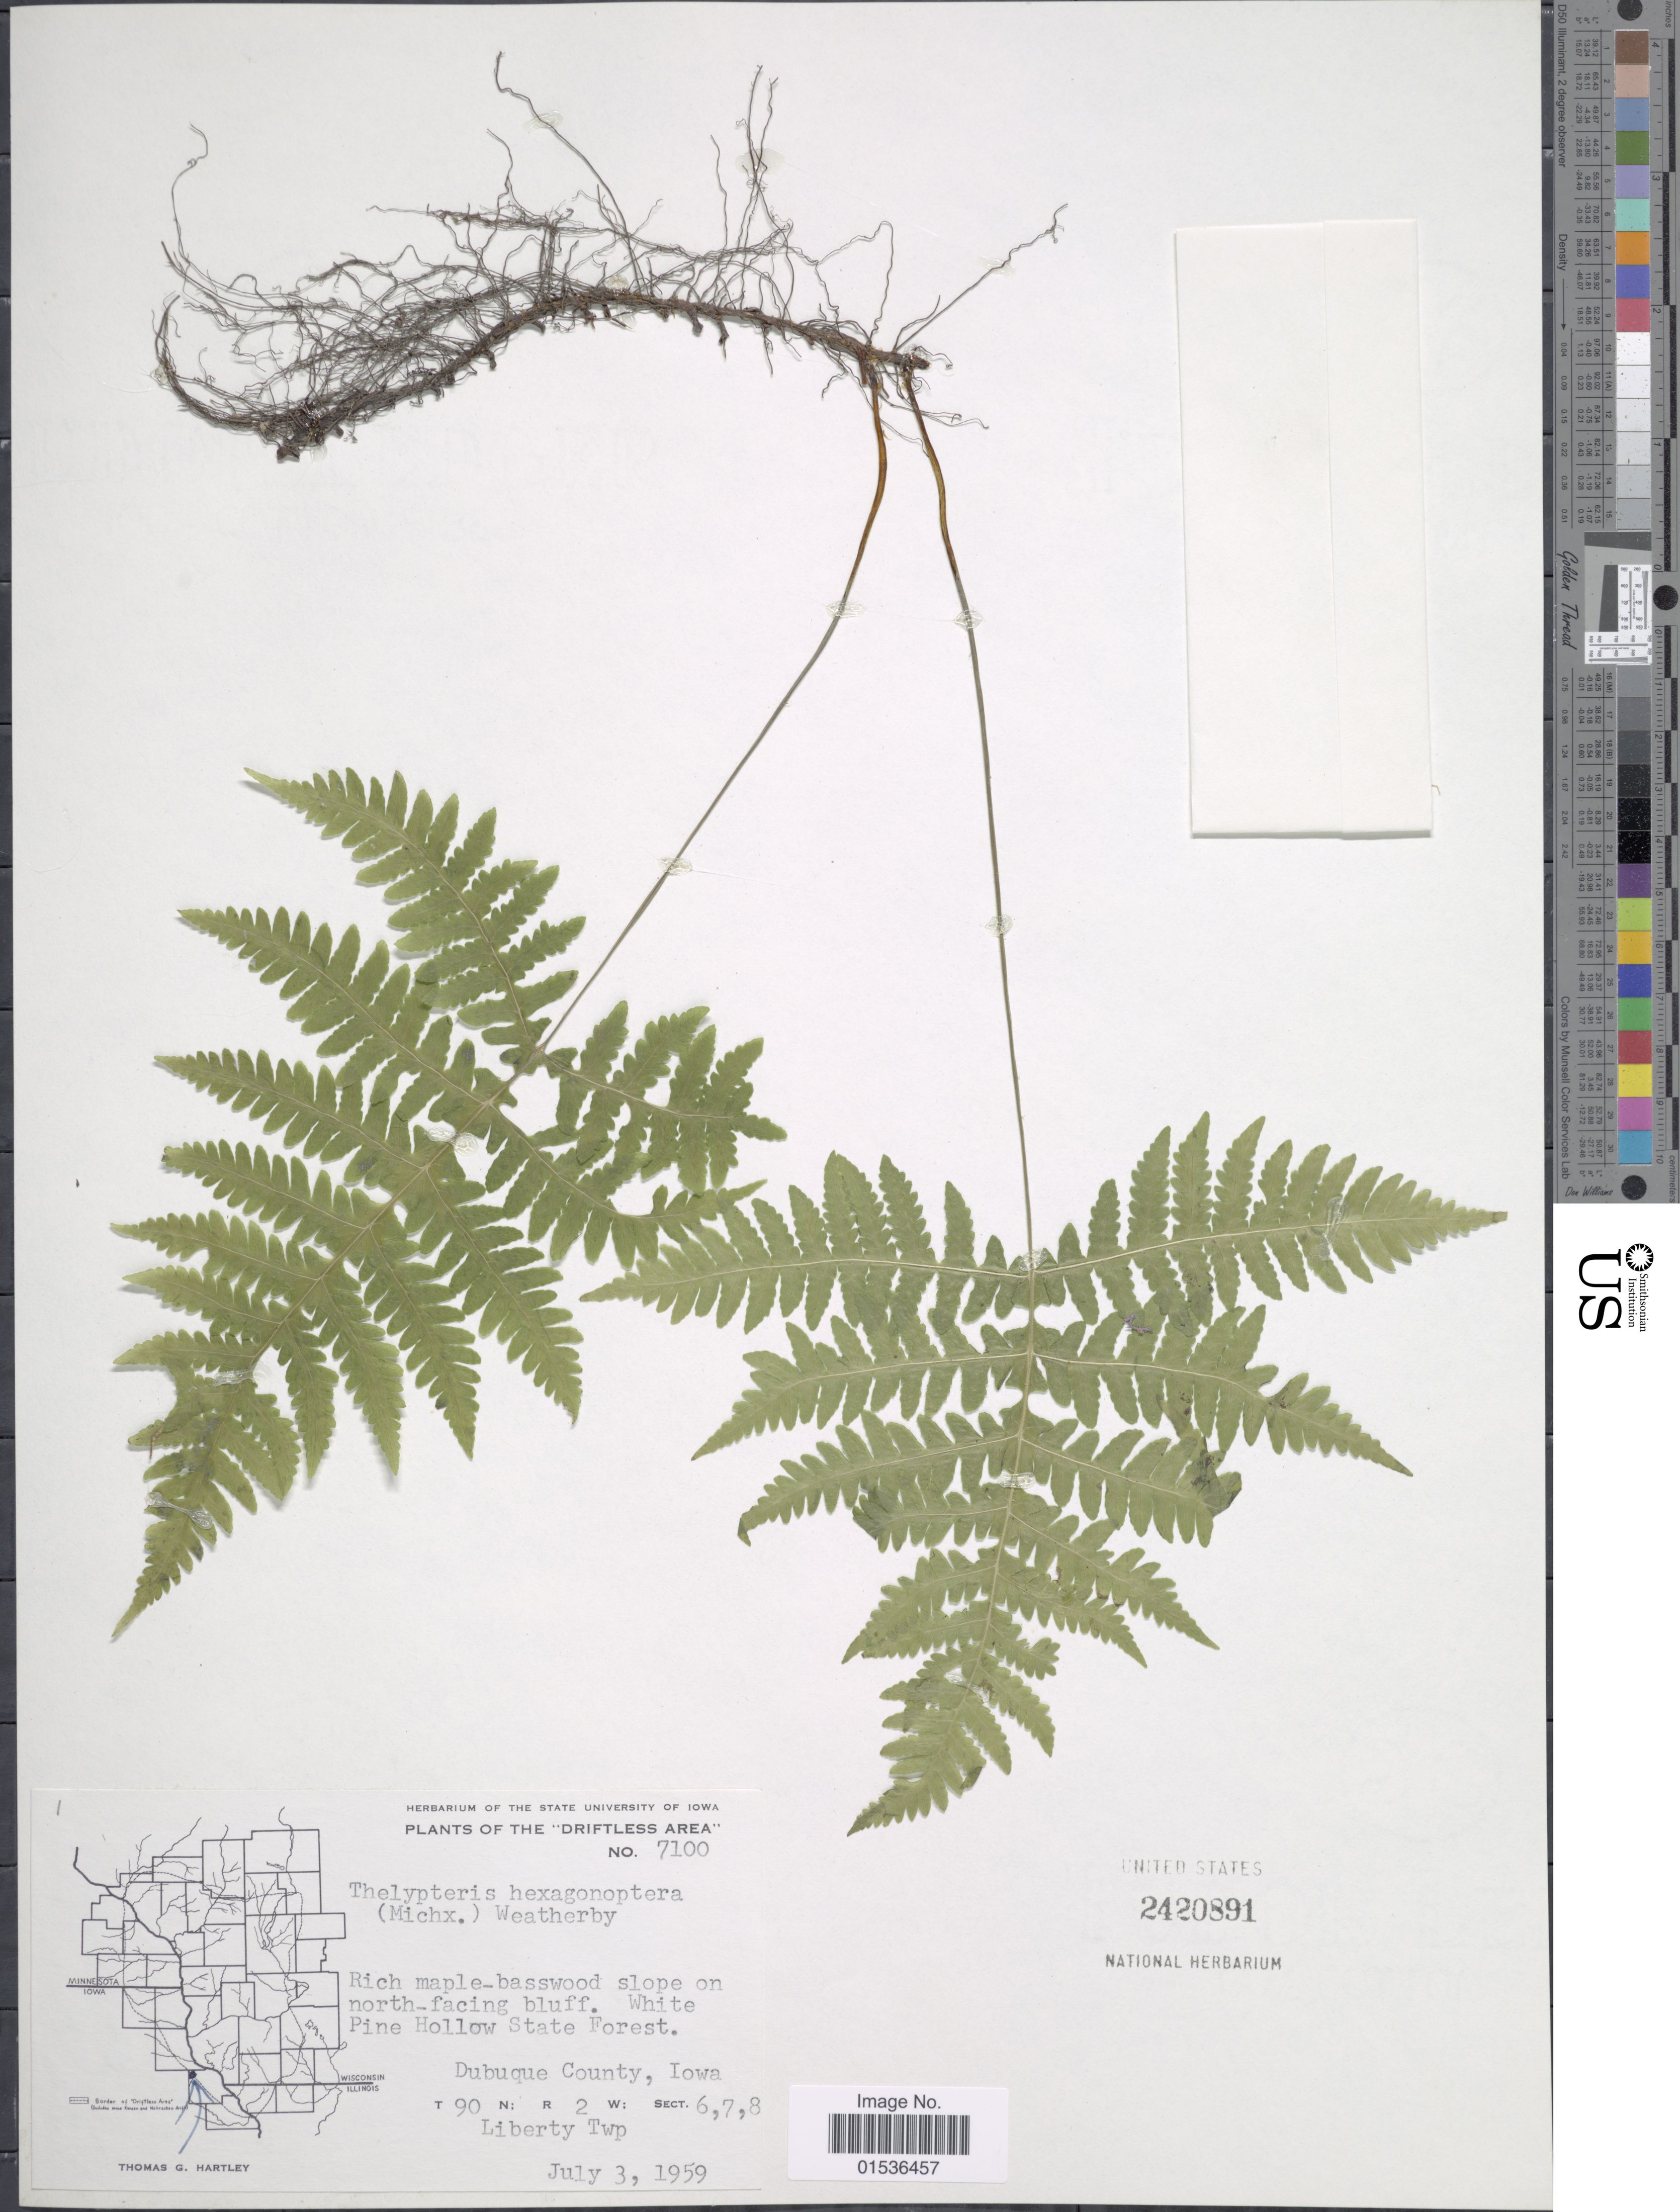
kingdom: Plantae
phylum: Tracheophyta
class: Polypodiopsida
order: Polypodiales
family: Thelypteridaceae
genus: Phegopteris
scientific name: Phegopteris hexagonoptera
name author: (Michx.) Fée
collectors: T. G. Hartley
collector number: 7100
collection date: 1959-07-03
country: United States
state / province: Iowa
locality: Driftless Area,Rich maple-basswood slope on north-facing bluff, White Pine Hollow State Forest, Dubuque County, Iowa. T 90N: R 2W:Sect. 6,7,8. Liberty Twp.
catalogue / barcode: US 2420891